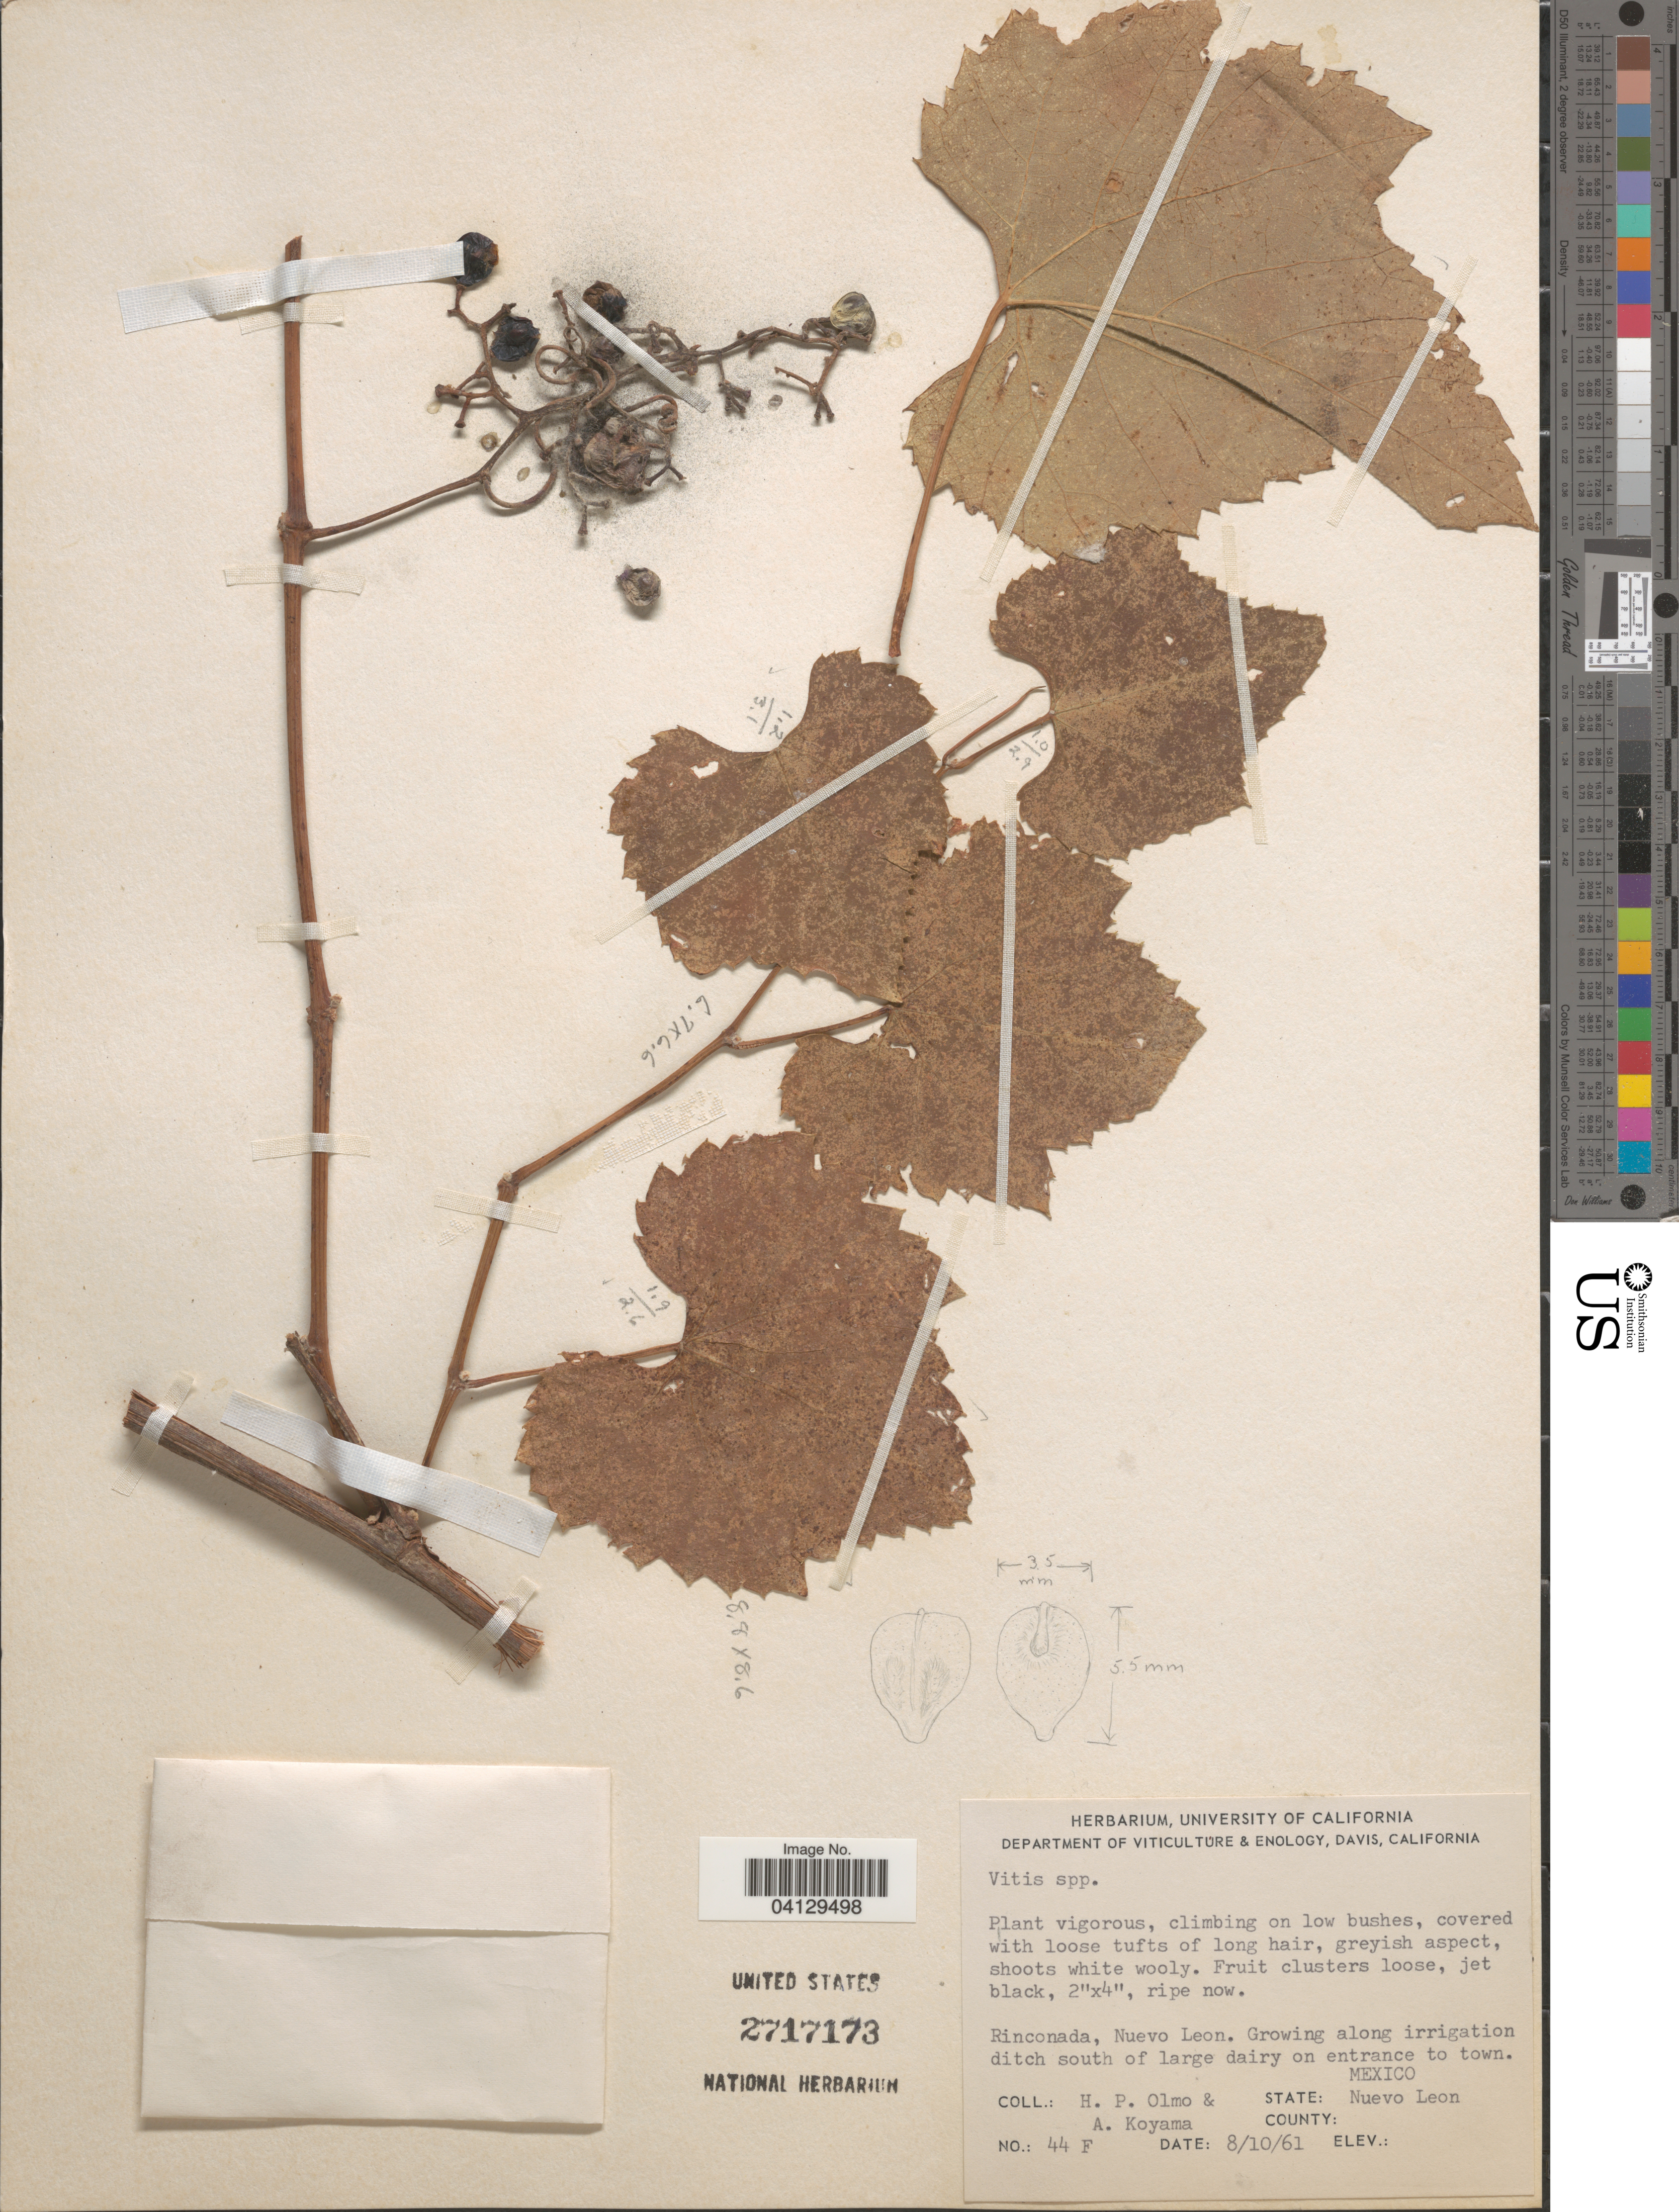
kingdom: Plantae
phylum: Tracheophyta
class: Magnoliopsida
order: Vitales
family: Vitaceae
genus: Vitis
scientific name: Vitis sp.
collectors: H. Olmo & A. Koyama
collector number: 44F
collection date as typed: Transcribed d/m/y: 10/8/61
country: Mexico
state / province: Nuevo León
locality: Rinconada. Growing along irrigation ditch south of large dairy on entrance to town.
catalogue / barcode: US 2717173